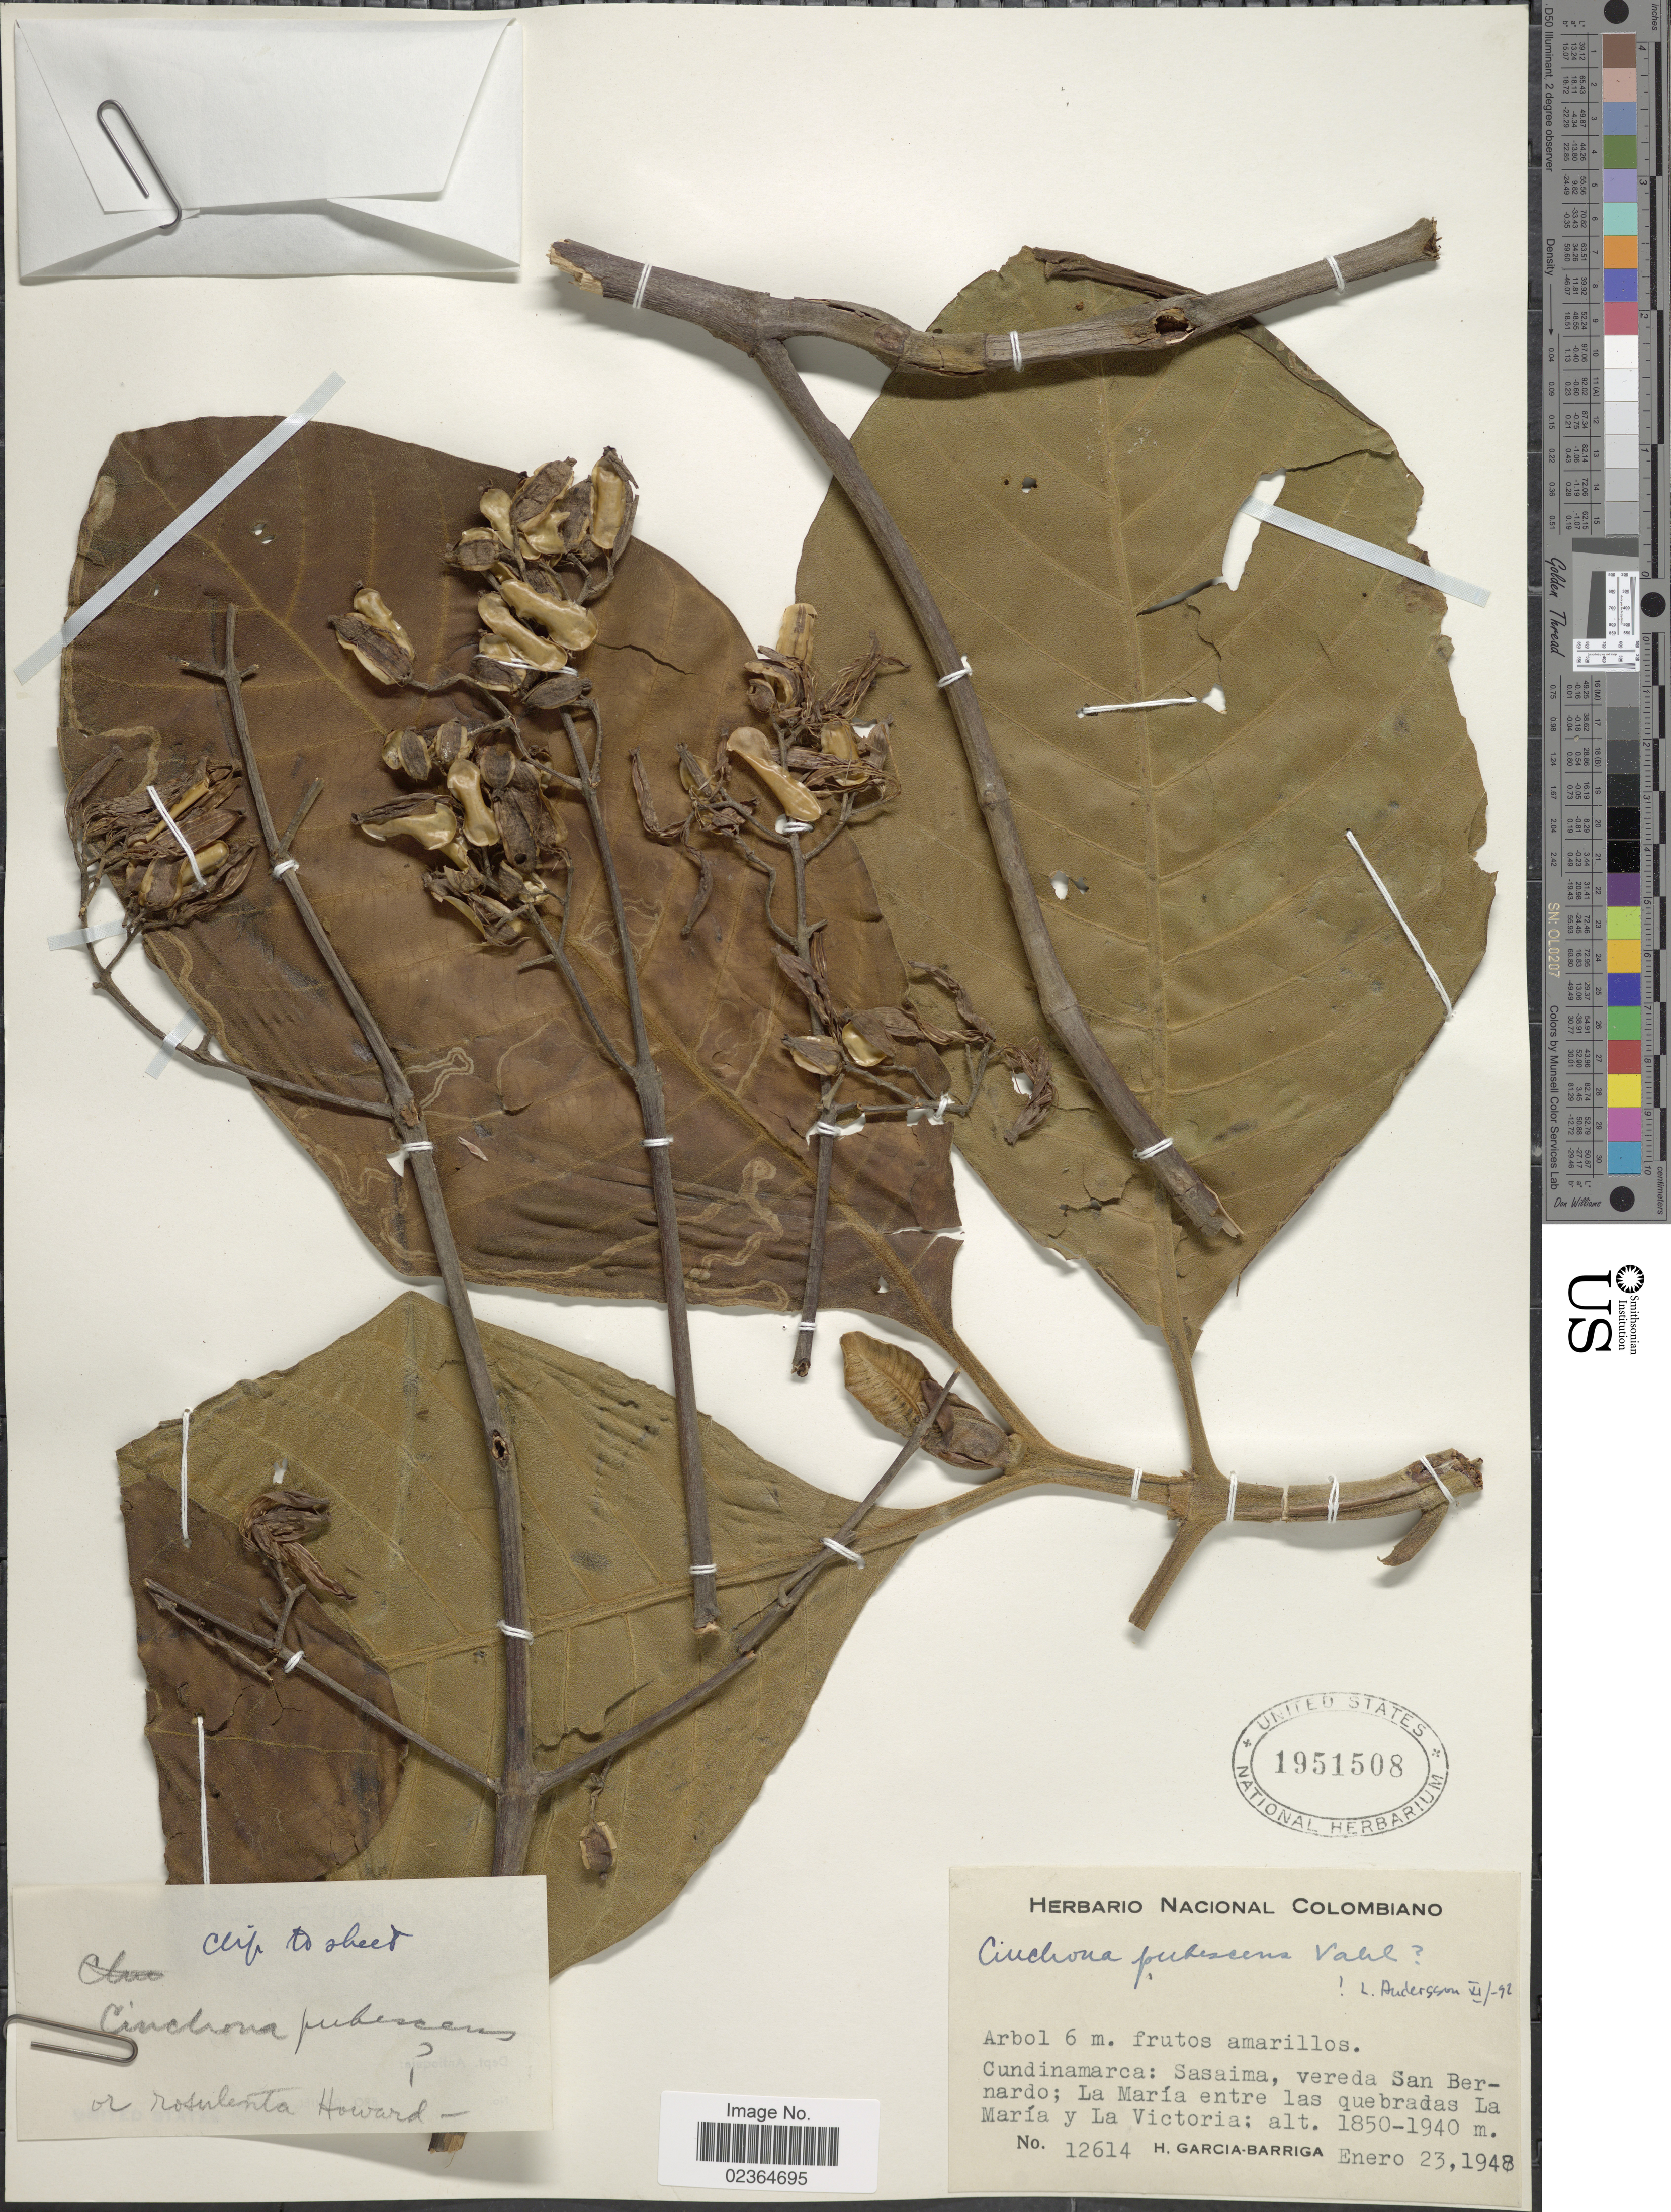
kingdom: Plantae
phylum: Tracheophyta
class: Magnoliopsida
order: Gentianales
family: Rubiaceae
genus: Cinchona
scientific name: Cinchona pubescens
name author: Vahl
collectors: H. García Barriga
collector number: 12614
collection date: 1948-01-23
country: Colombia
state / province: Cundinamarca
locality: Sasaima, vereda San Bernardo; La María entre las quebradas La María y La Victoria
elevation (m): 1850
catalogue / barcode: US 1951508